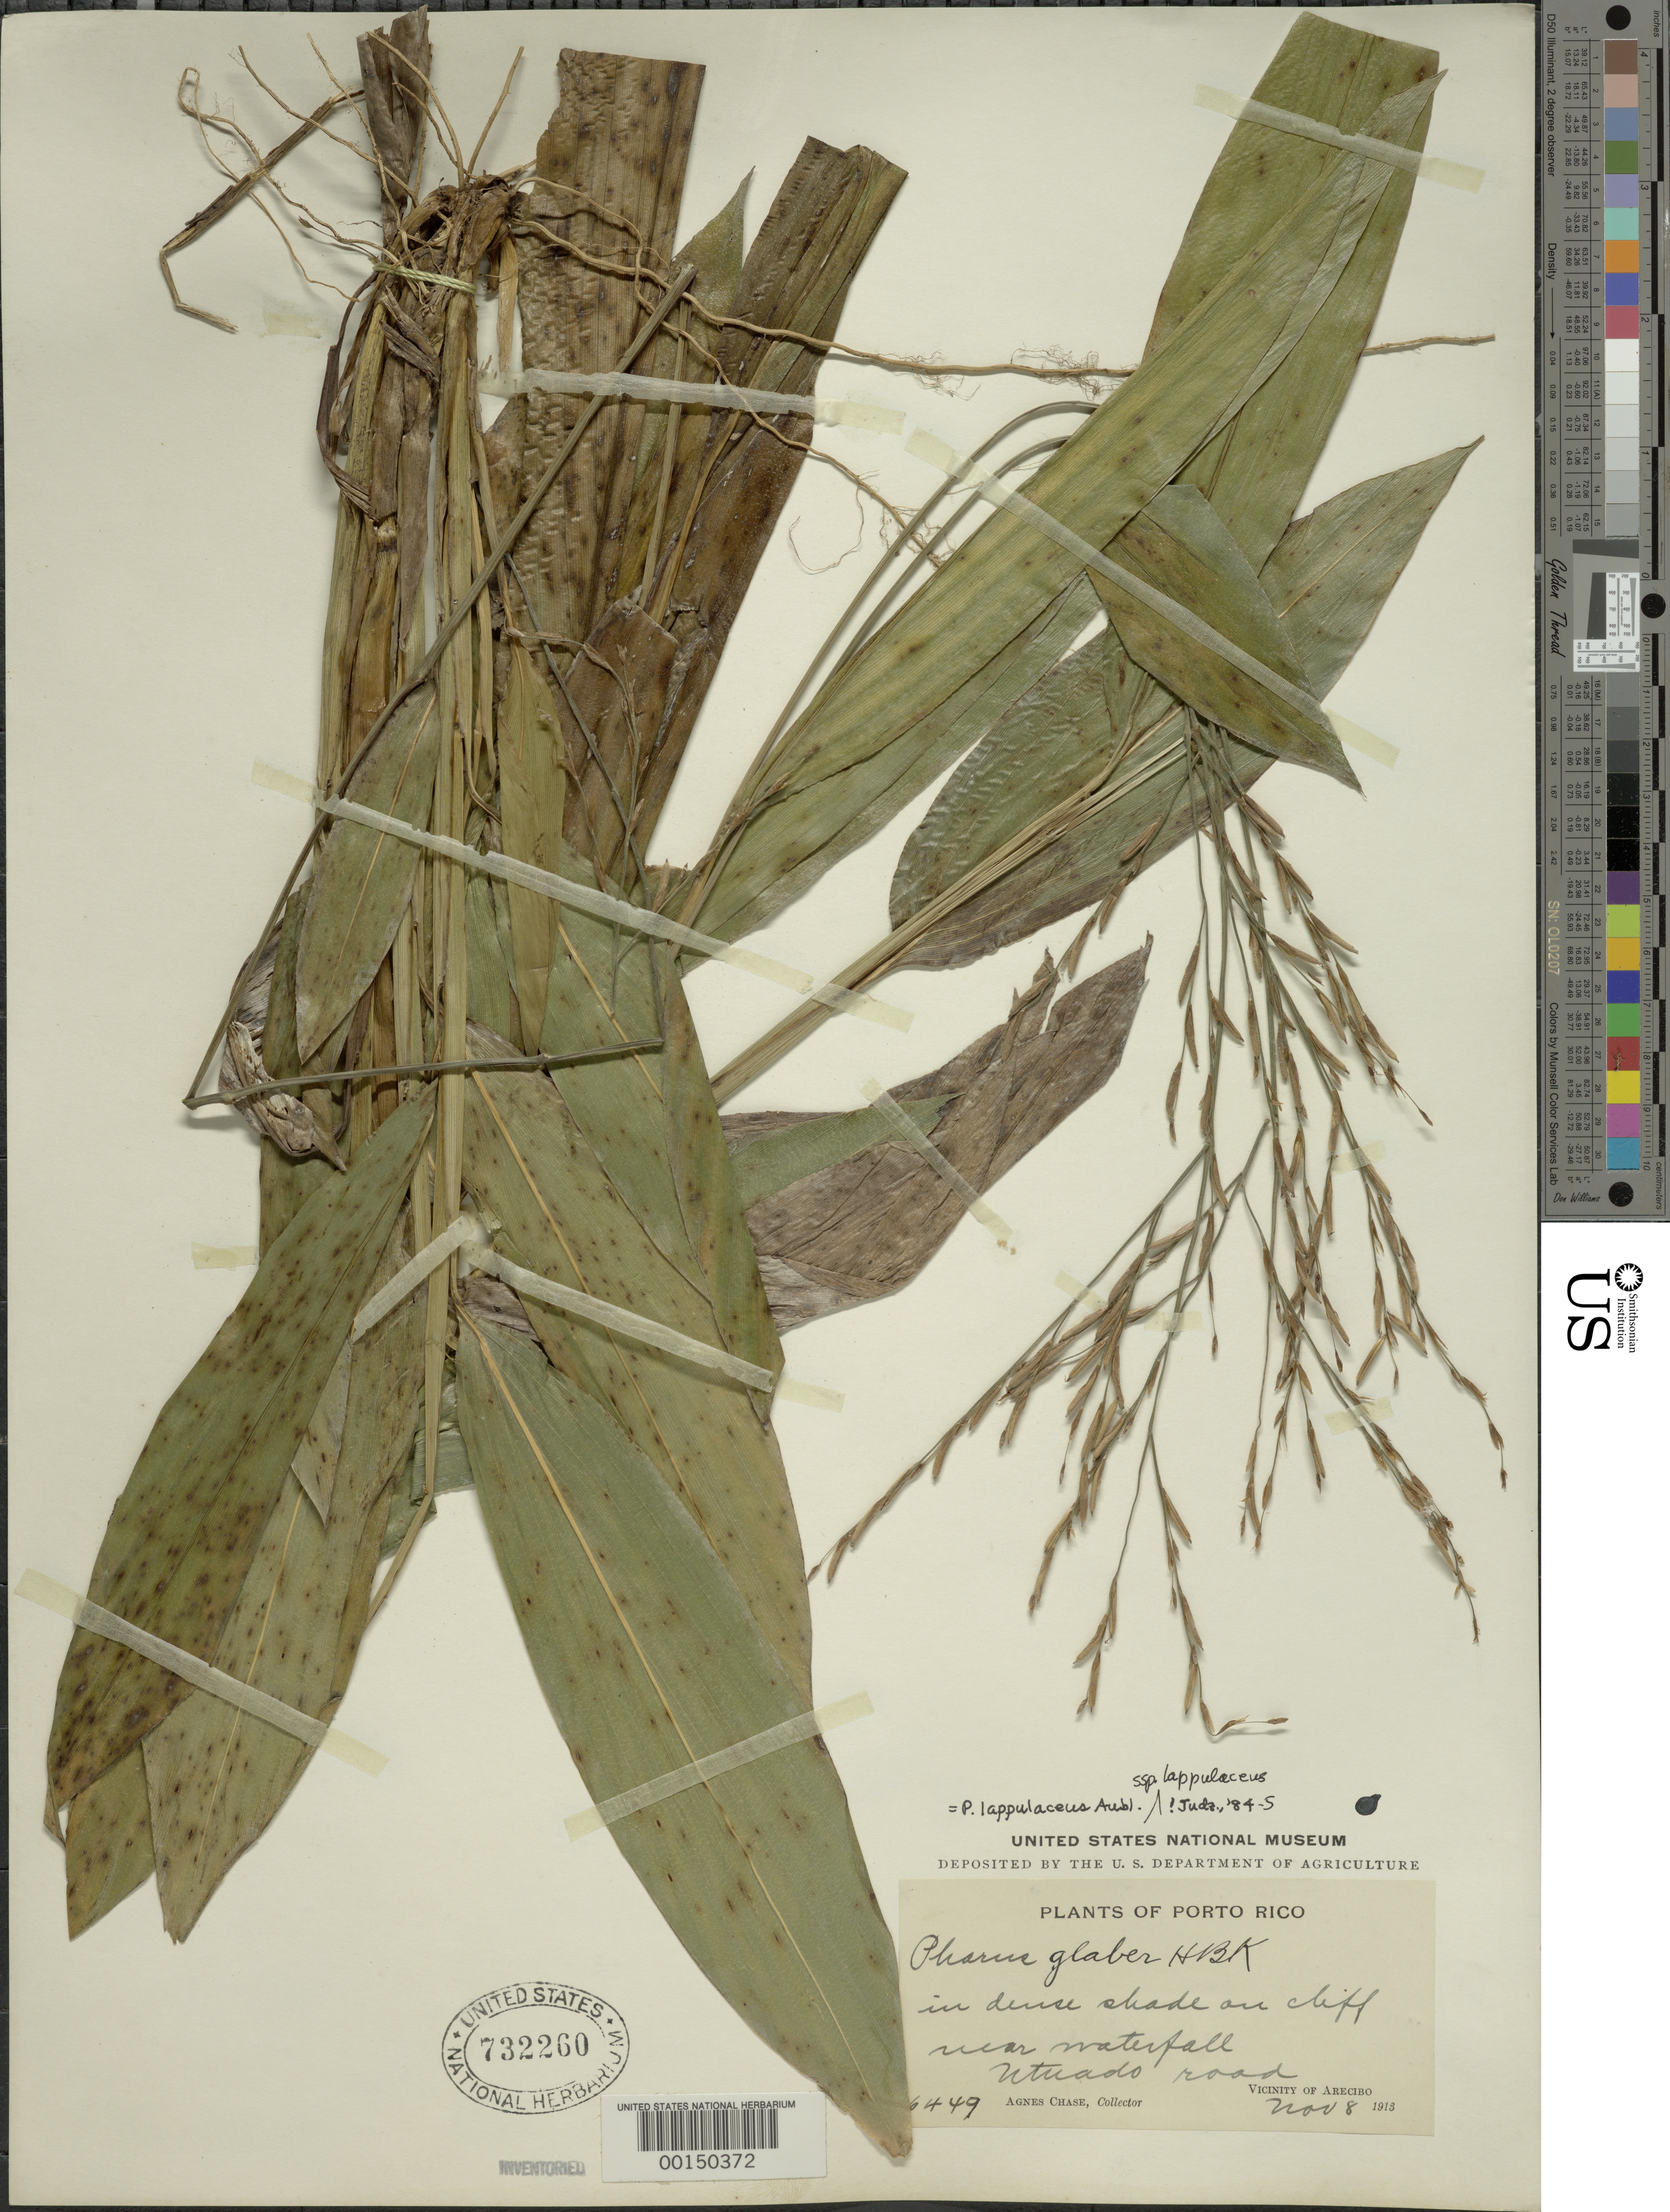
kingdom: Plantae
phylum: Tracheophyta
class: Liliopsida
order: Poales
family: Poaceae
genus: Pharus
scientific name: Pharus lappulaceus subsp. lappulaceus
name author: Aubl.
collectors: A. Chase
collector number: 6449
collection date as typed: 08 Nov 1913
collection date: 1913-11-08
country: Puerto Rico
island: Greater Antilles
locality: Arecibo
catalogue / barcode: US 732260